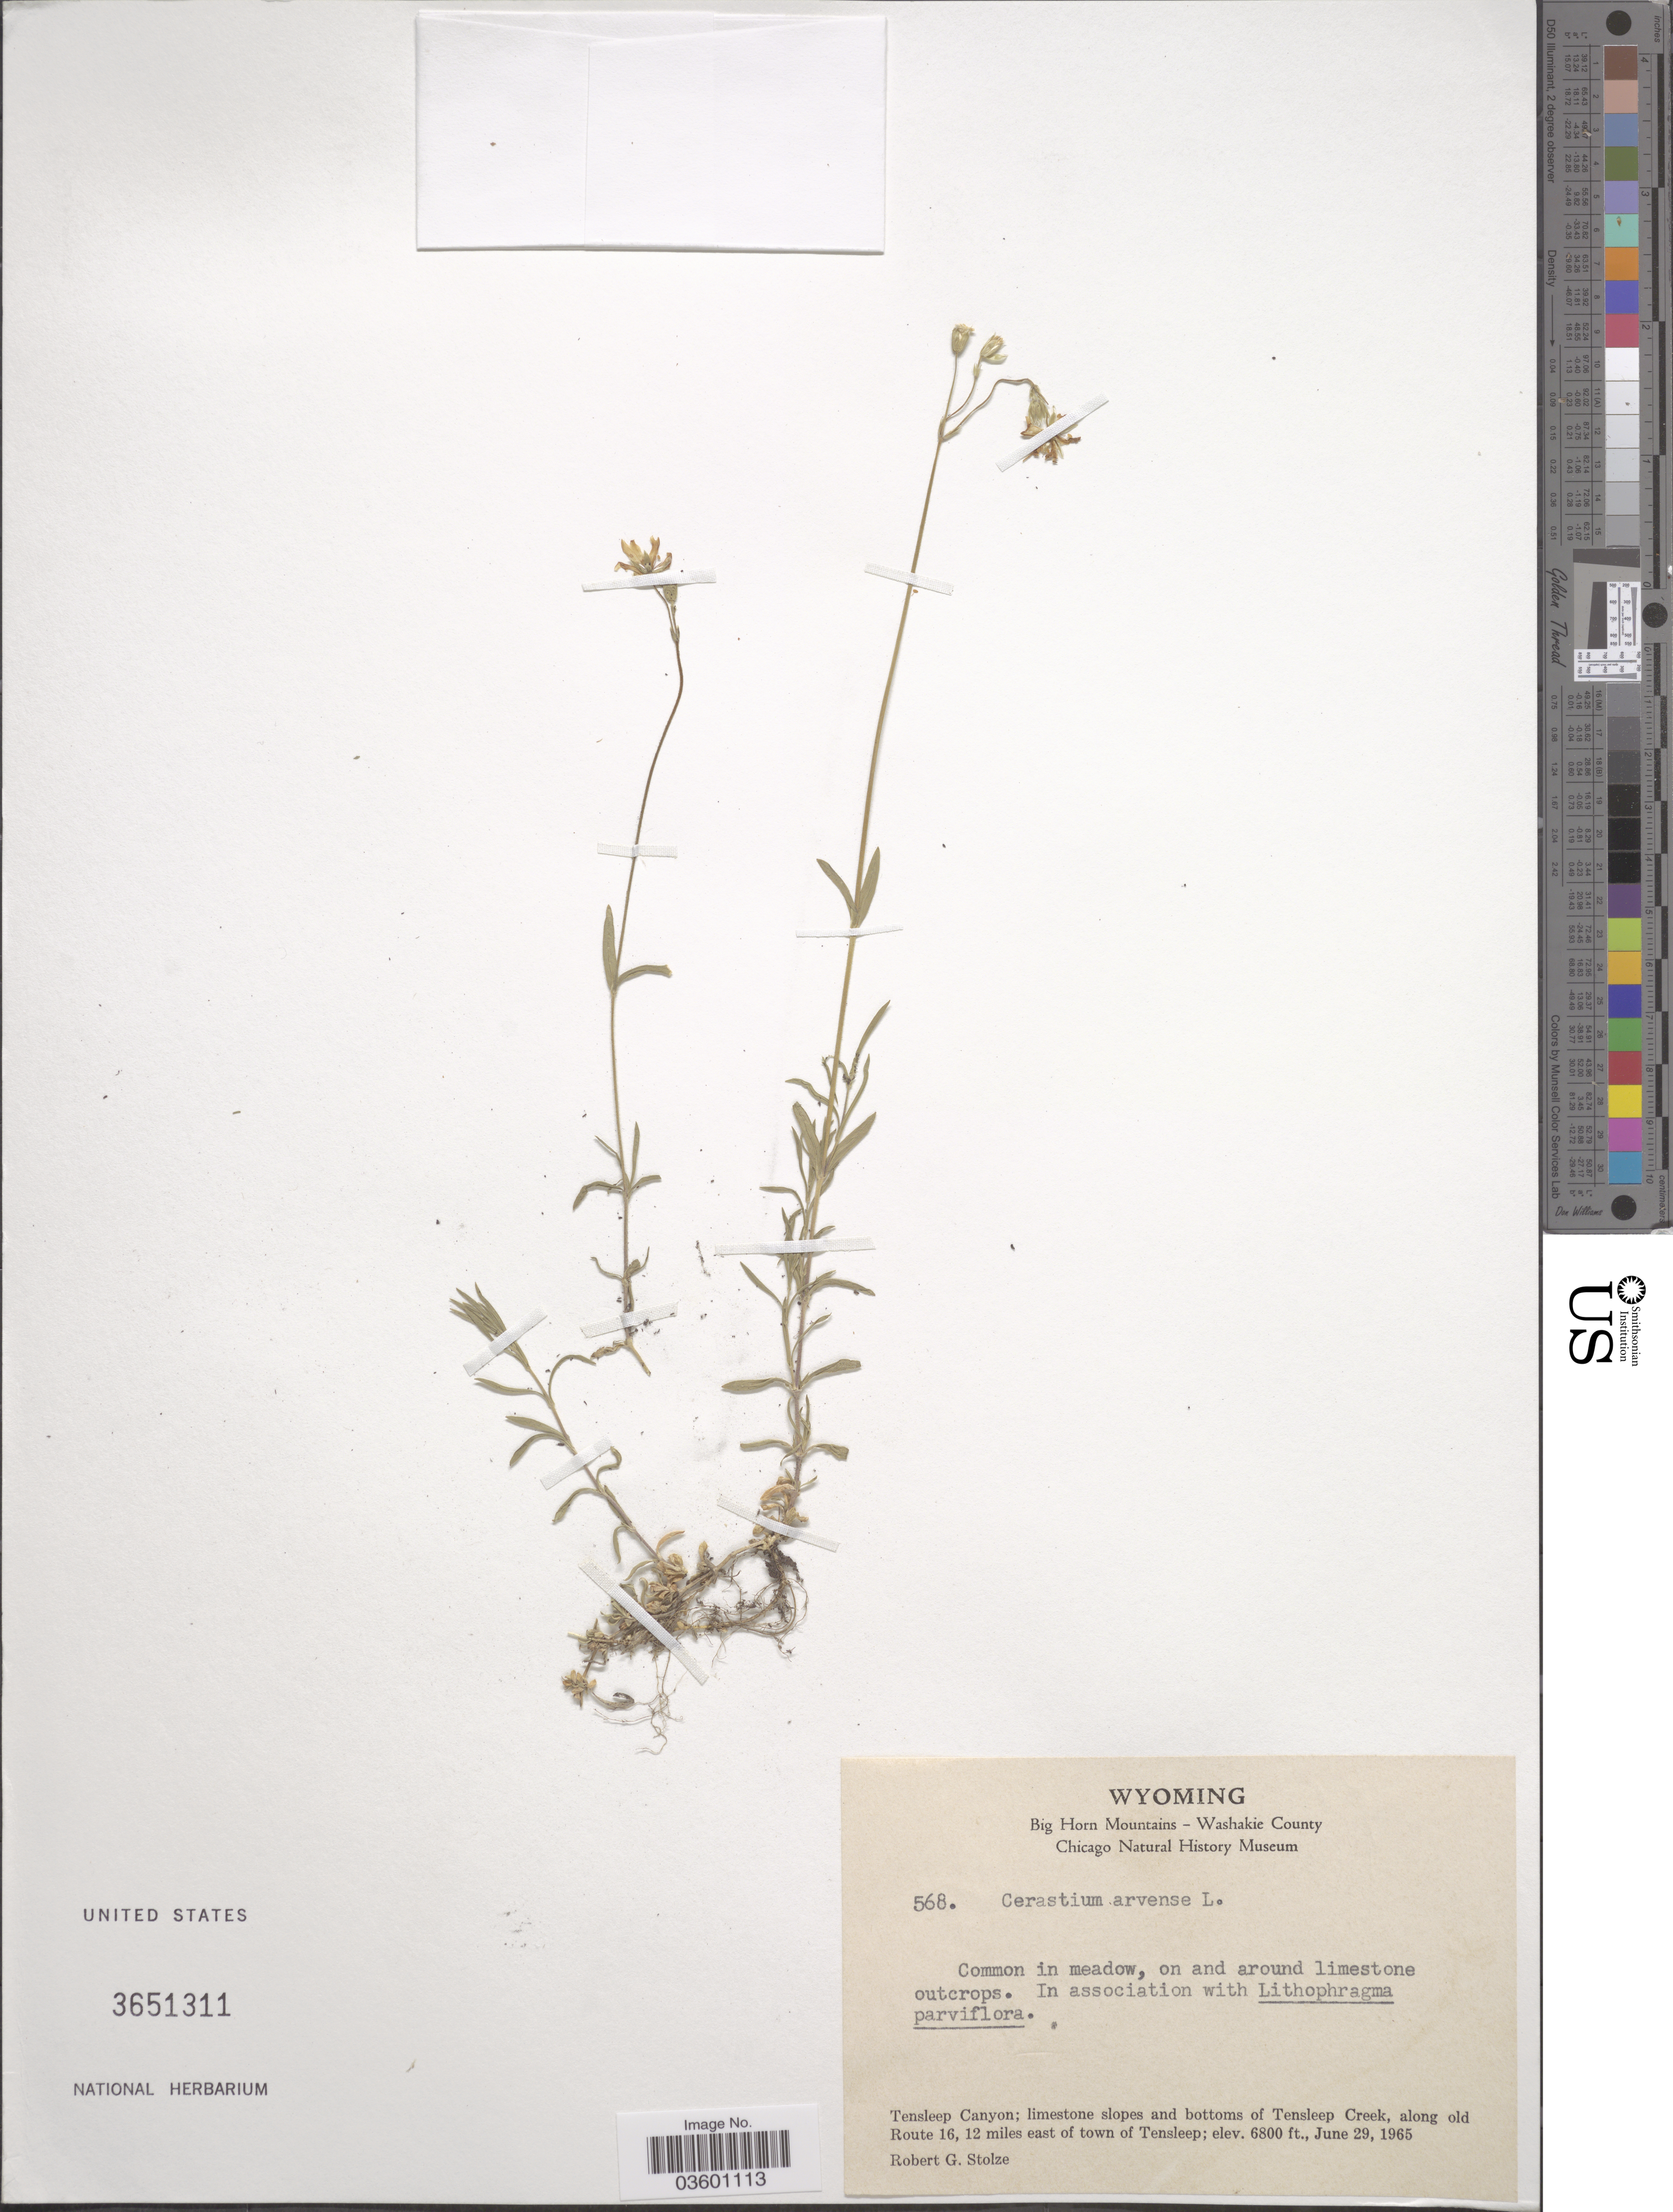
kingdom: Plantae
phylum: Tracheophyta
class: Magnoliopsida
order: Caryophyllales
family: Caryophyllaceae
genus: Cerastium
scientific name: Cerastium arvense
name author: L.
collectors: R. G. Stolze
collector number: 568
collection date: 1965-06-29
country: United States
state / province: Wyoming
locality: Big Horn Mountains - Washakie County. Tensleep Canyon; limestone slopes and bottoms of Tensleep Creek, along old Route 16, 12 miles east of town of Tensleep.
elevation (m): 2073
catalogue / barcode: US 3651311